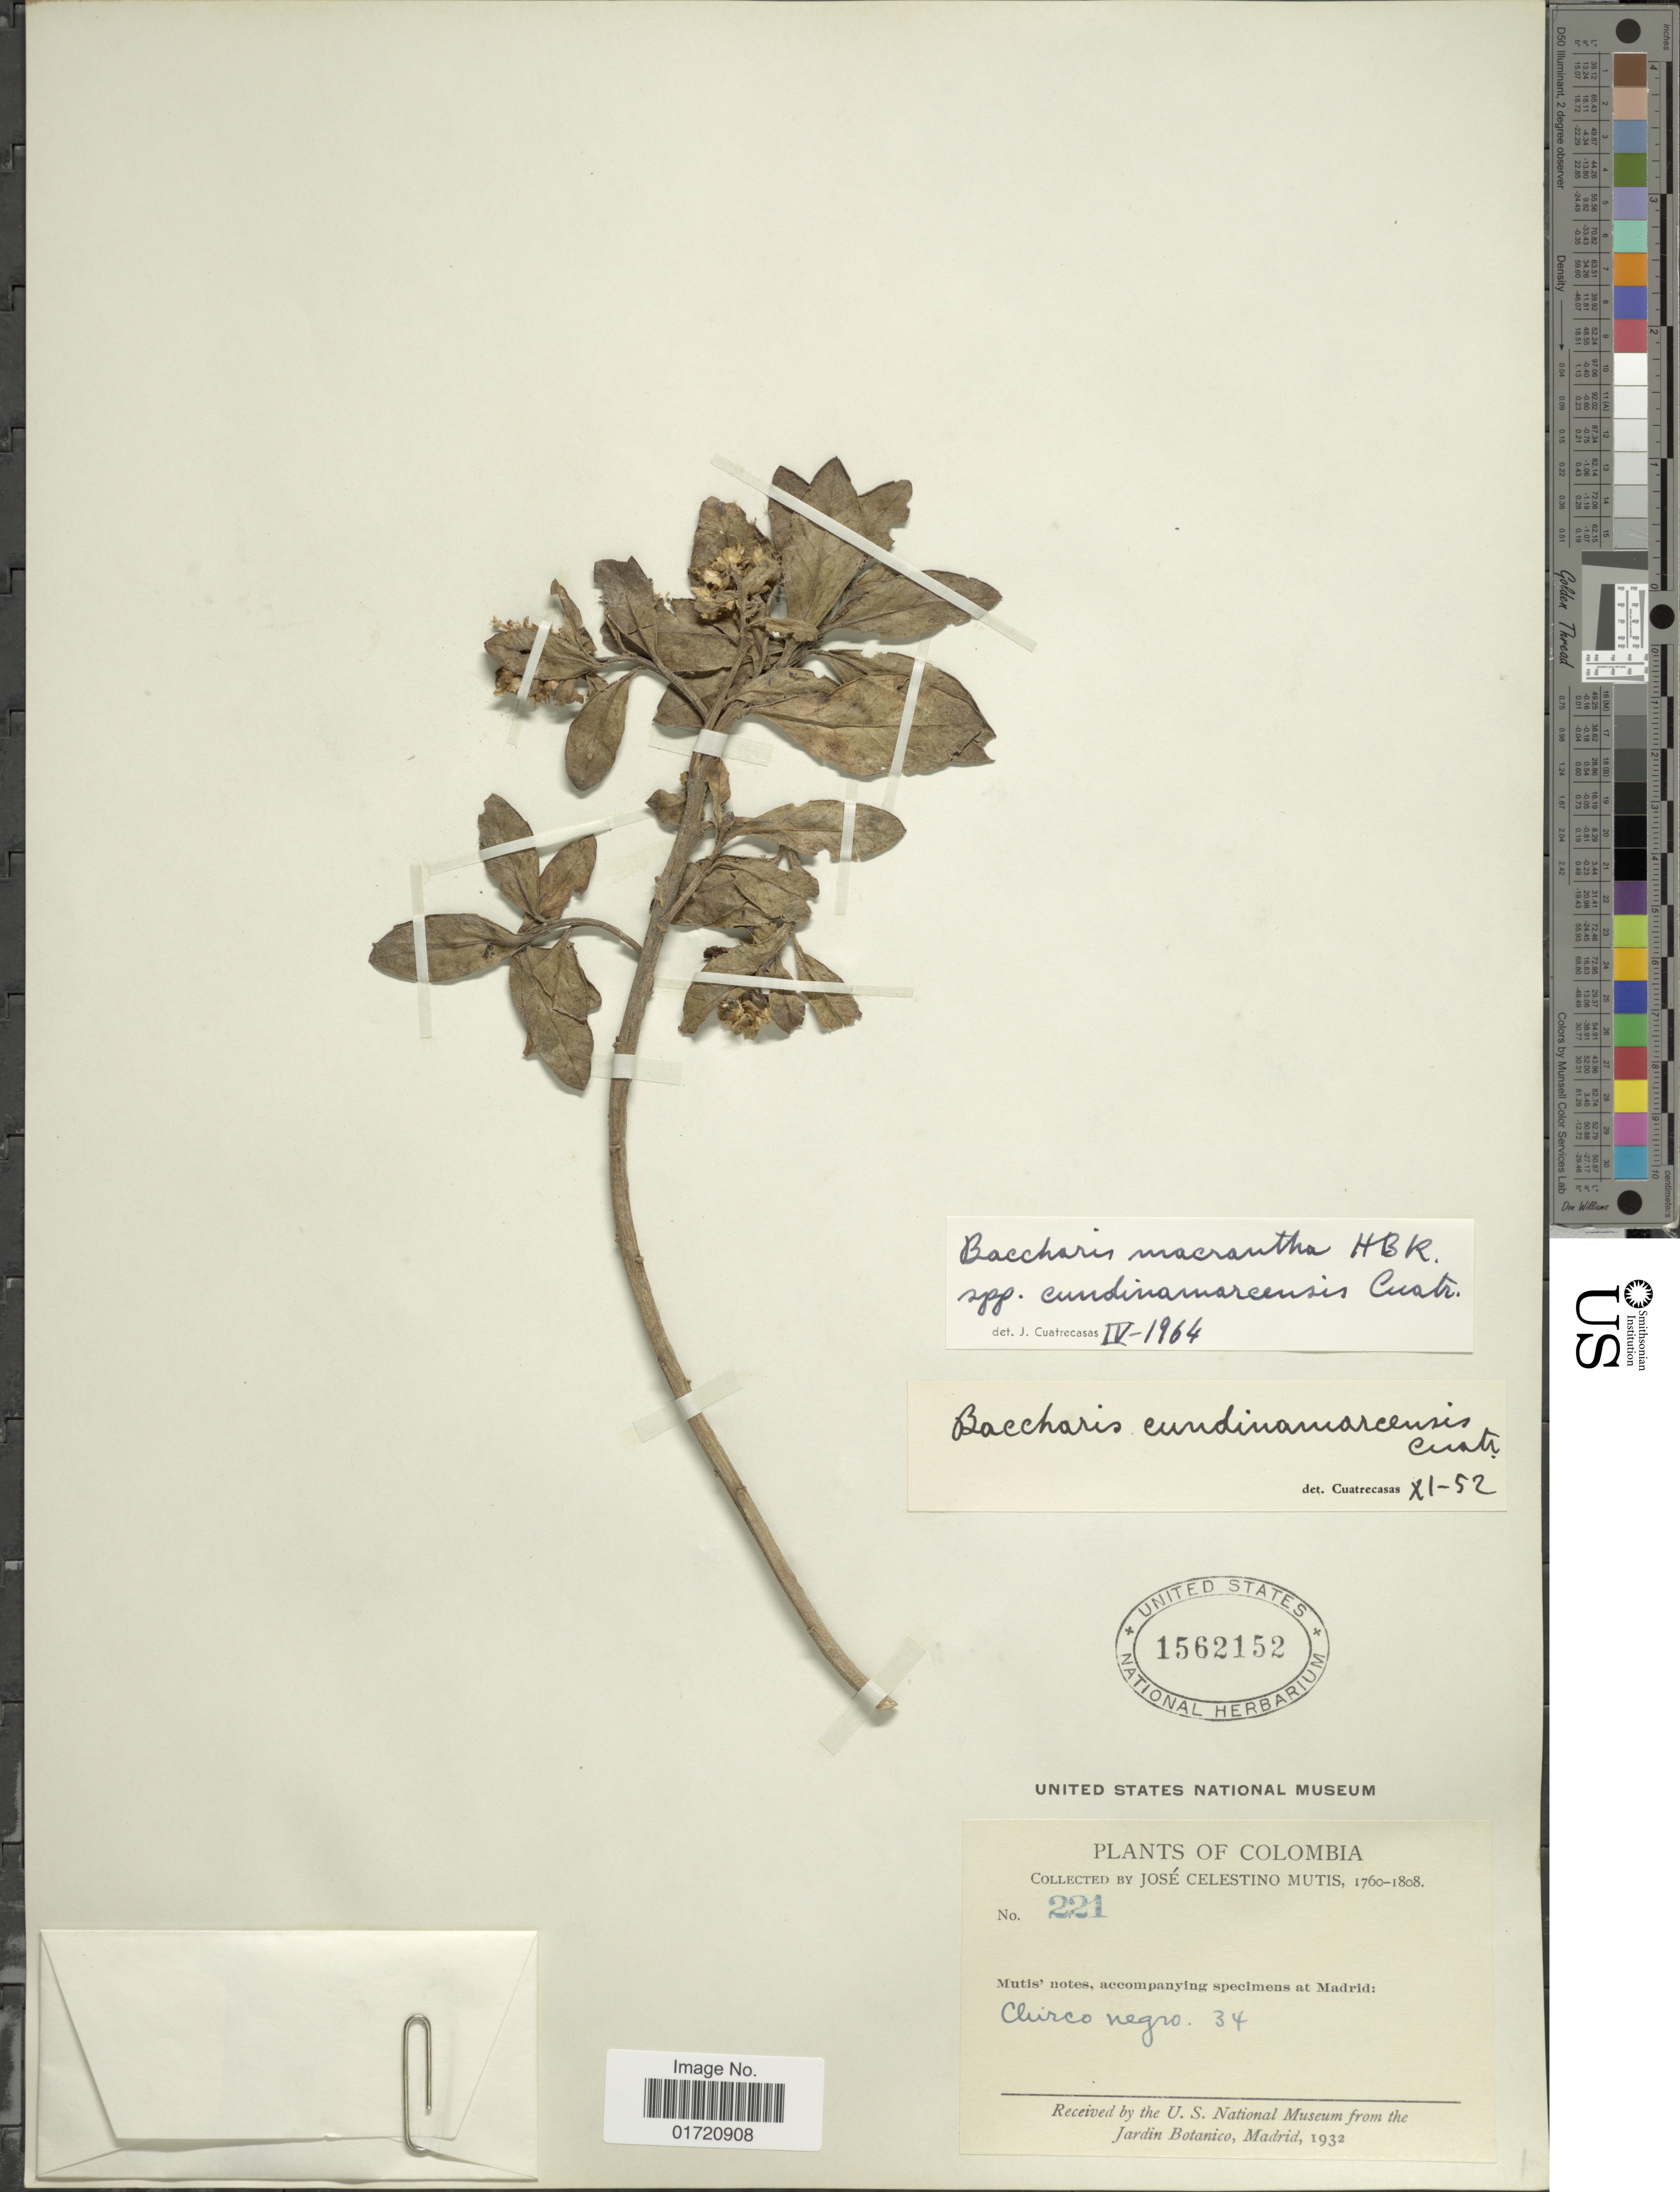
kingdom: Plantae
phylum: Tracheophyta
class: Magnoliopsida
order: Asterales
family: Asteraceae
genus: Baccharis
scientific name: Baccharis macrantha subsp. cundinamarcensis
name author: (Cuatrec.) Cuatrec.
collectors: J. C. B. Mutis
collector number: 221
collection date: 1760/1808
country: Colombia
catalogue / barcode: US 1562152